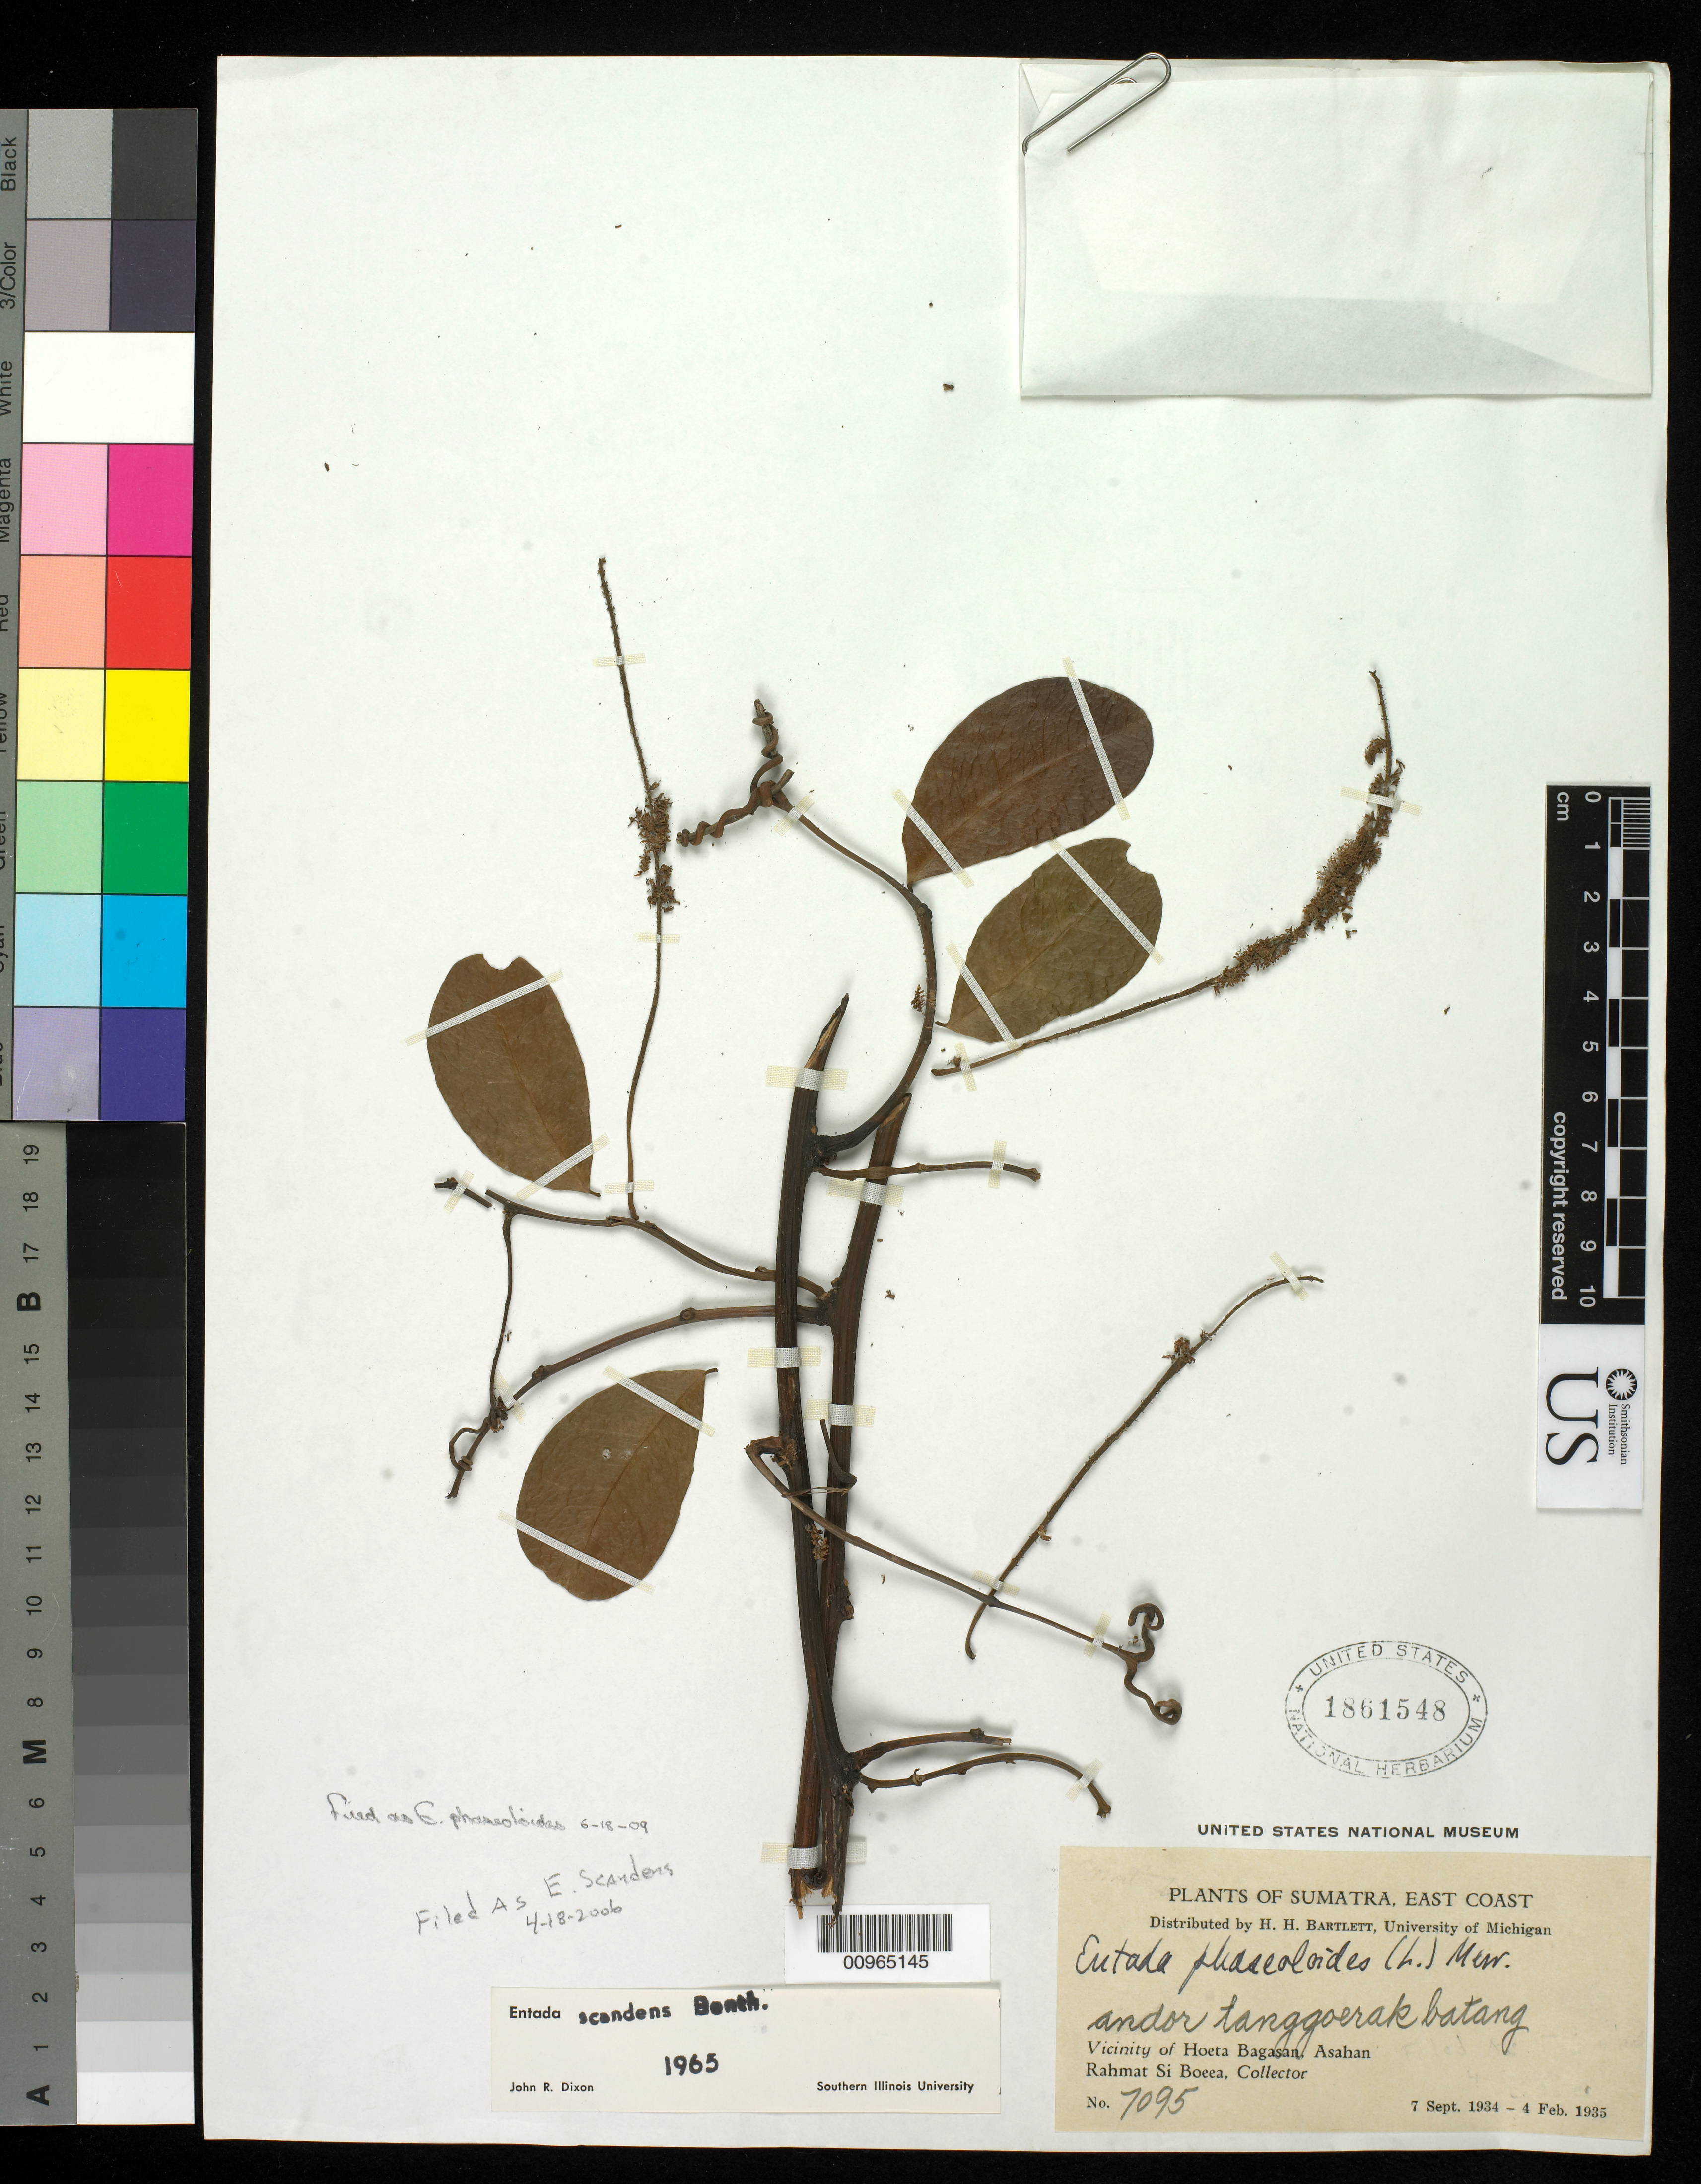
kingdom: Plantae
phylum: Tracheophyta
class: Magnoliopsida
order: Fabales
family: Fabaceae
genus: Entada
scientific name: Entada phaseoloides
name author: (L.) Merr.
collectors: Rahmat Si Boeea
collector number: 7095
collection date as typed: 04 Feb 1935 to 07 Sep 1935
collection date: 1935-02-04/1935-09-07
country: Indonesia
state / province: Sumatra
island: Sumatra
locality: Vicinity of Hoeta Bagasan, Asahan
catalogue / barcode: US 1861548